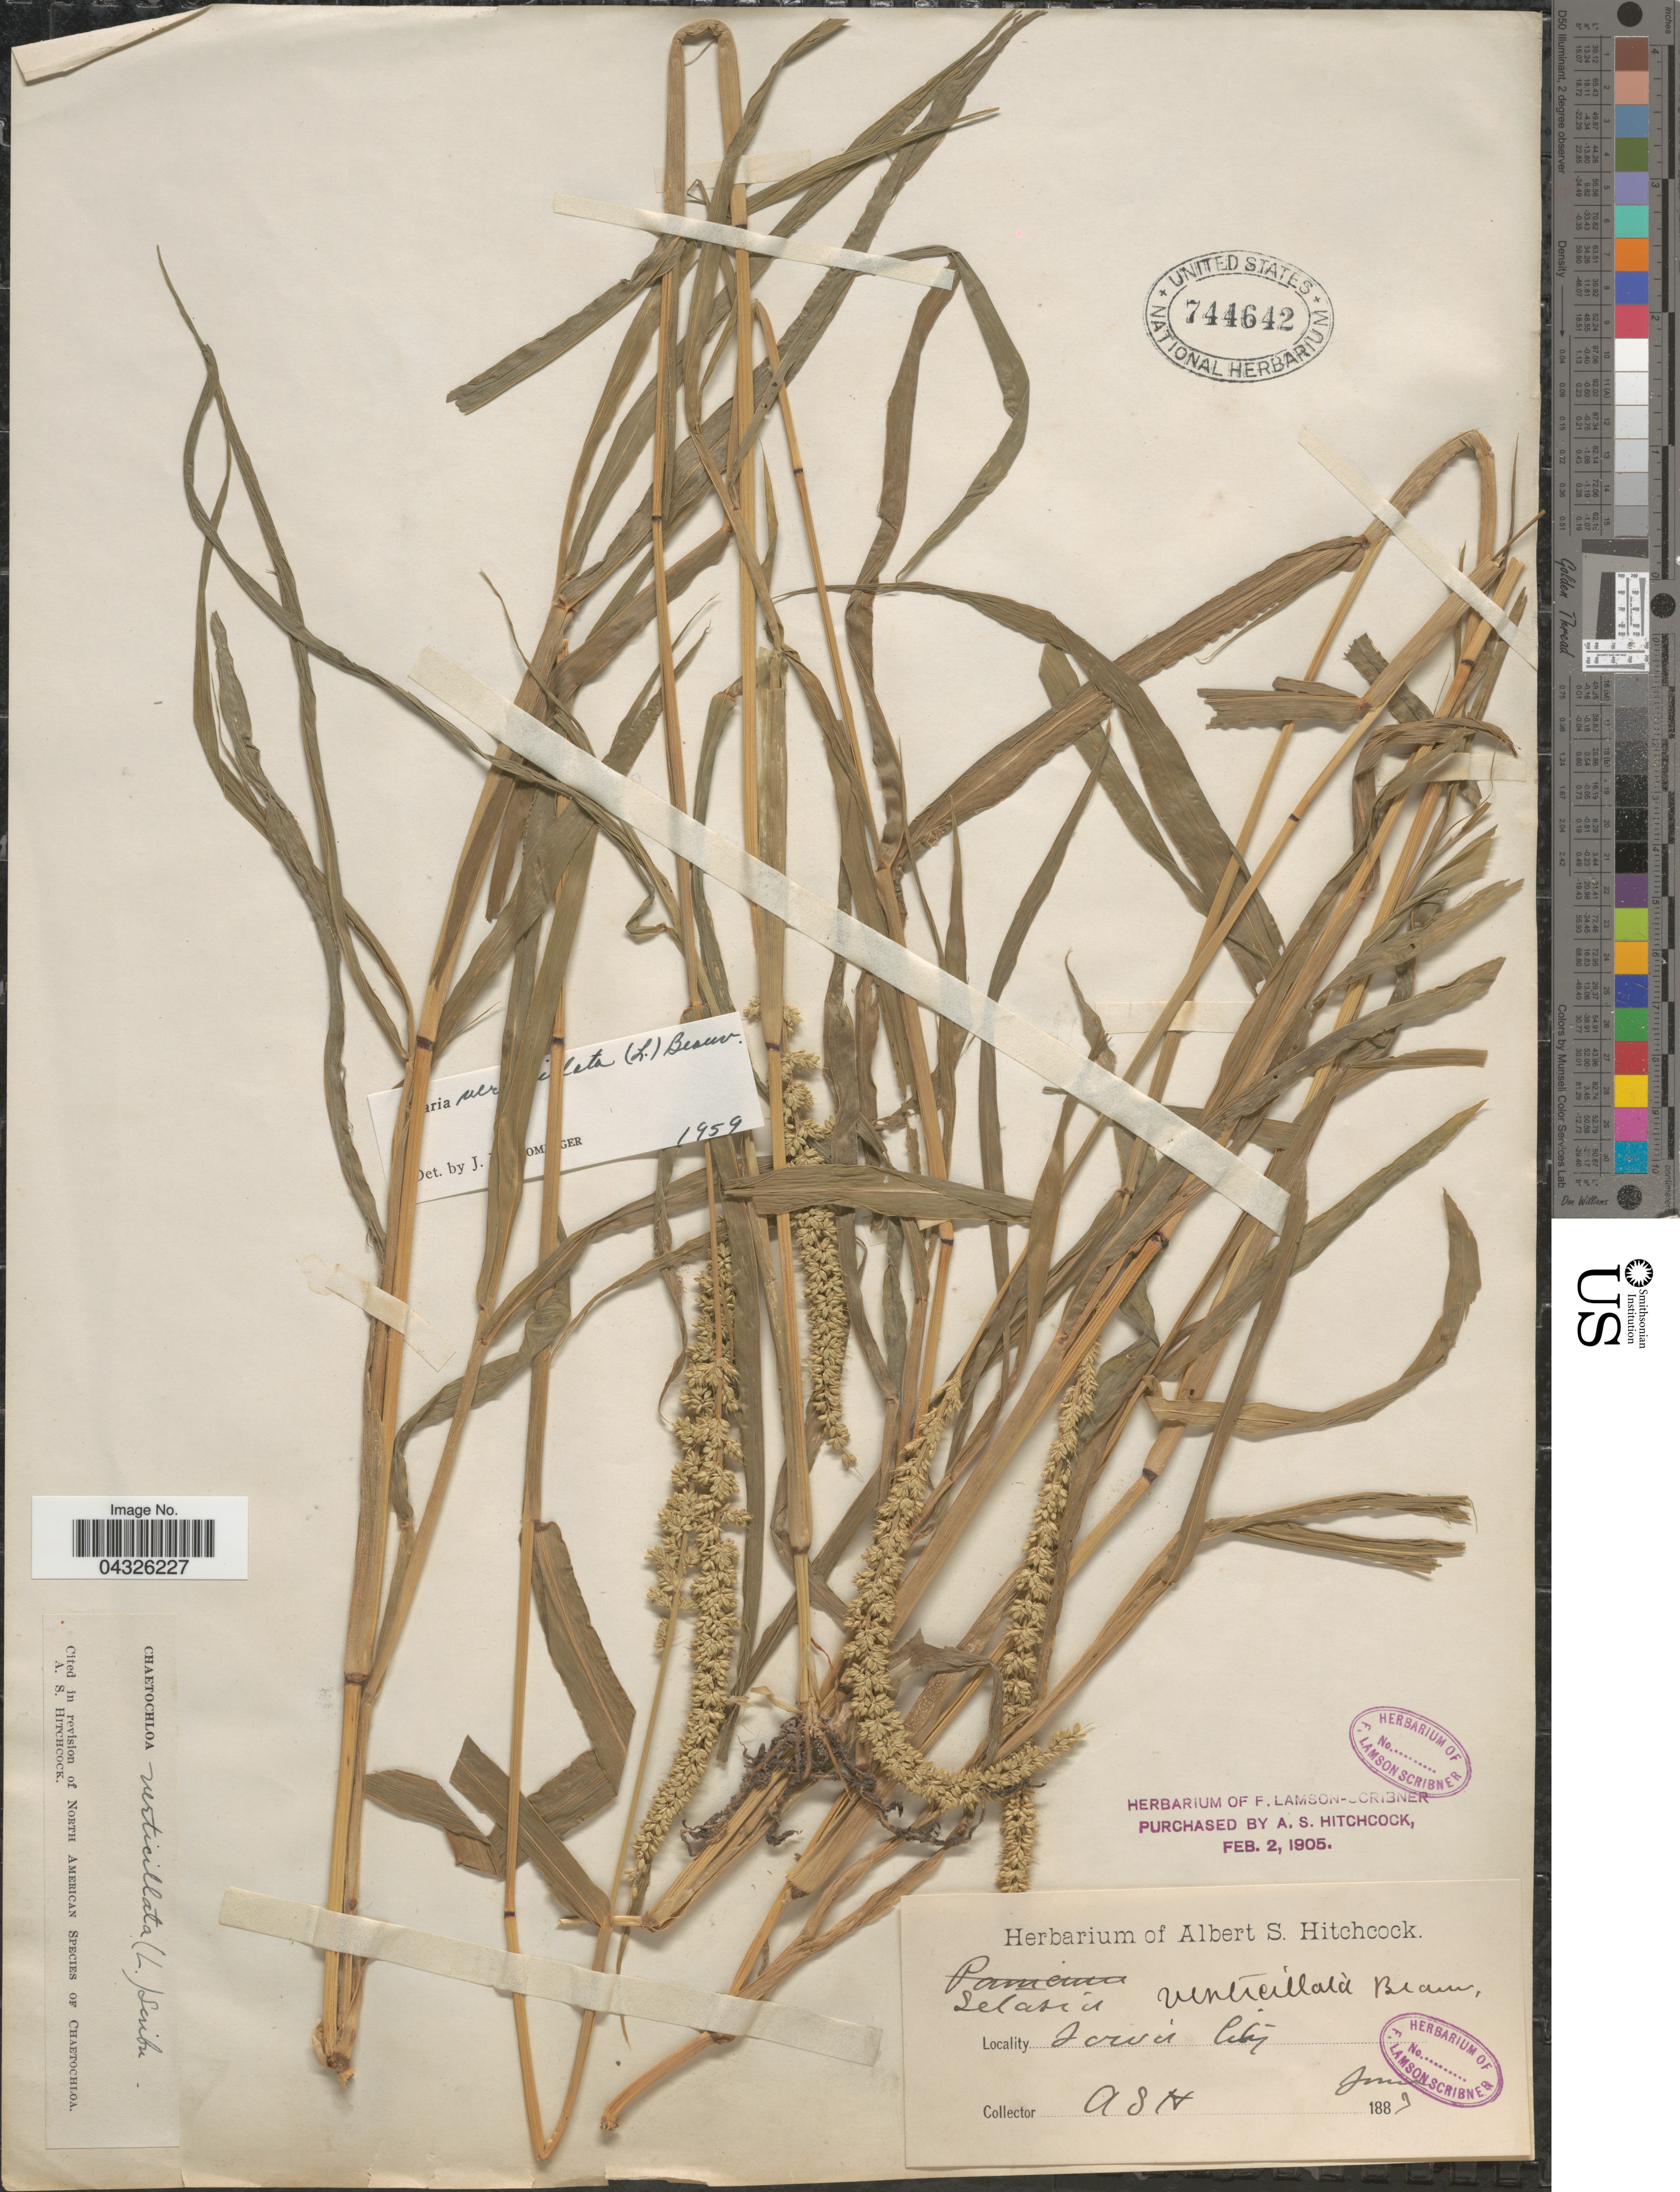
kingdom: Plantae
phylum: Tracheophyta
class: Liliopsida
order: Poales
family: Poaceae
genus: Setaria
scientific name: Setaria verticillata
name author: (L.) P. Beauv.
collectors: A. S. Hitchcock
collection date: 1887-06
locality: Scriva [interpreted] City.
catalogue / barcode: US 744642